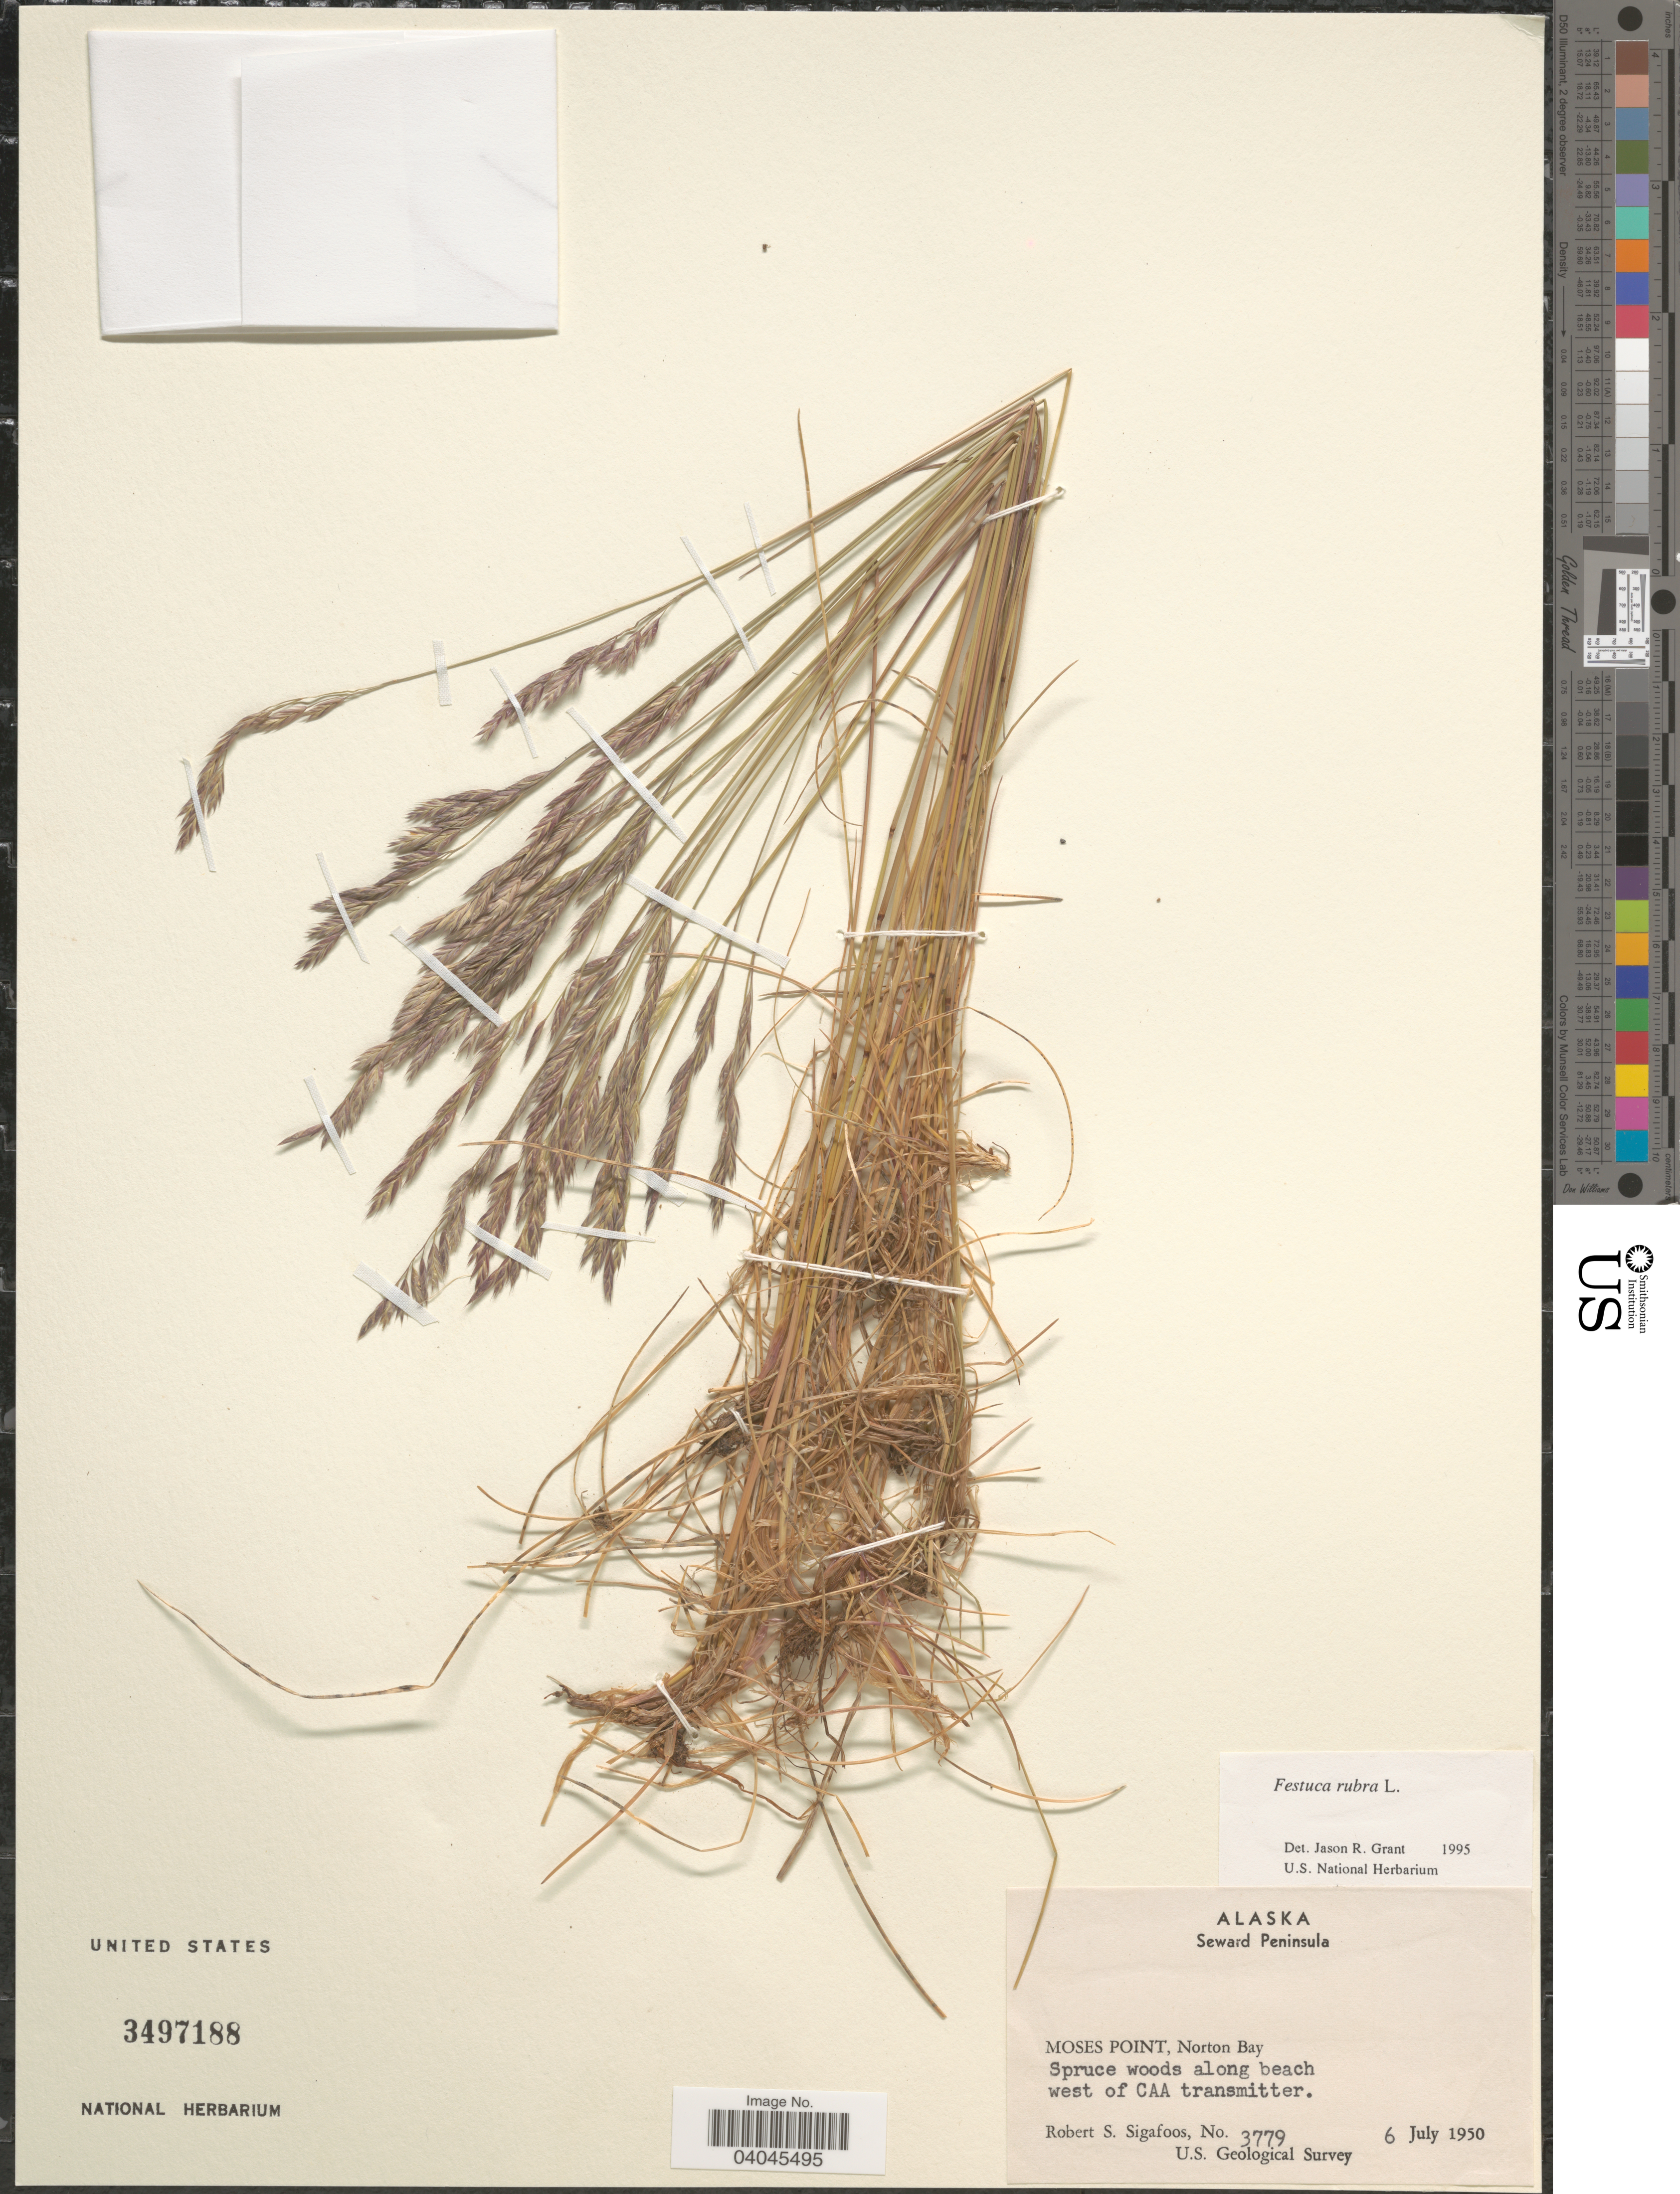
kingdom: Plantae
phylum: Tracheophyta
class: Liliopsida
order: Poales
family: Poaceae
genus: Festuca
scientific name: Festuca rubra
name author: L.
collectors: R. Sigafoos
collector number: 3779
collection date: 1950-07-06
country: United States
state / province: Alaska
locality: Seward Peninsula. Moses Point, Norton Bay. Spruce woods along beach west of CAA transmitter.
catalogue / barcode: US 3497188